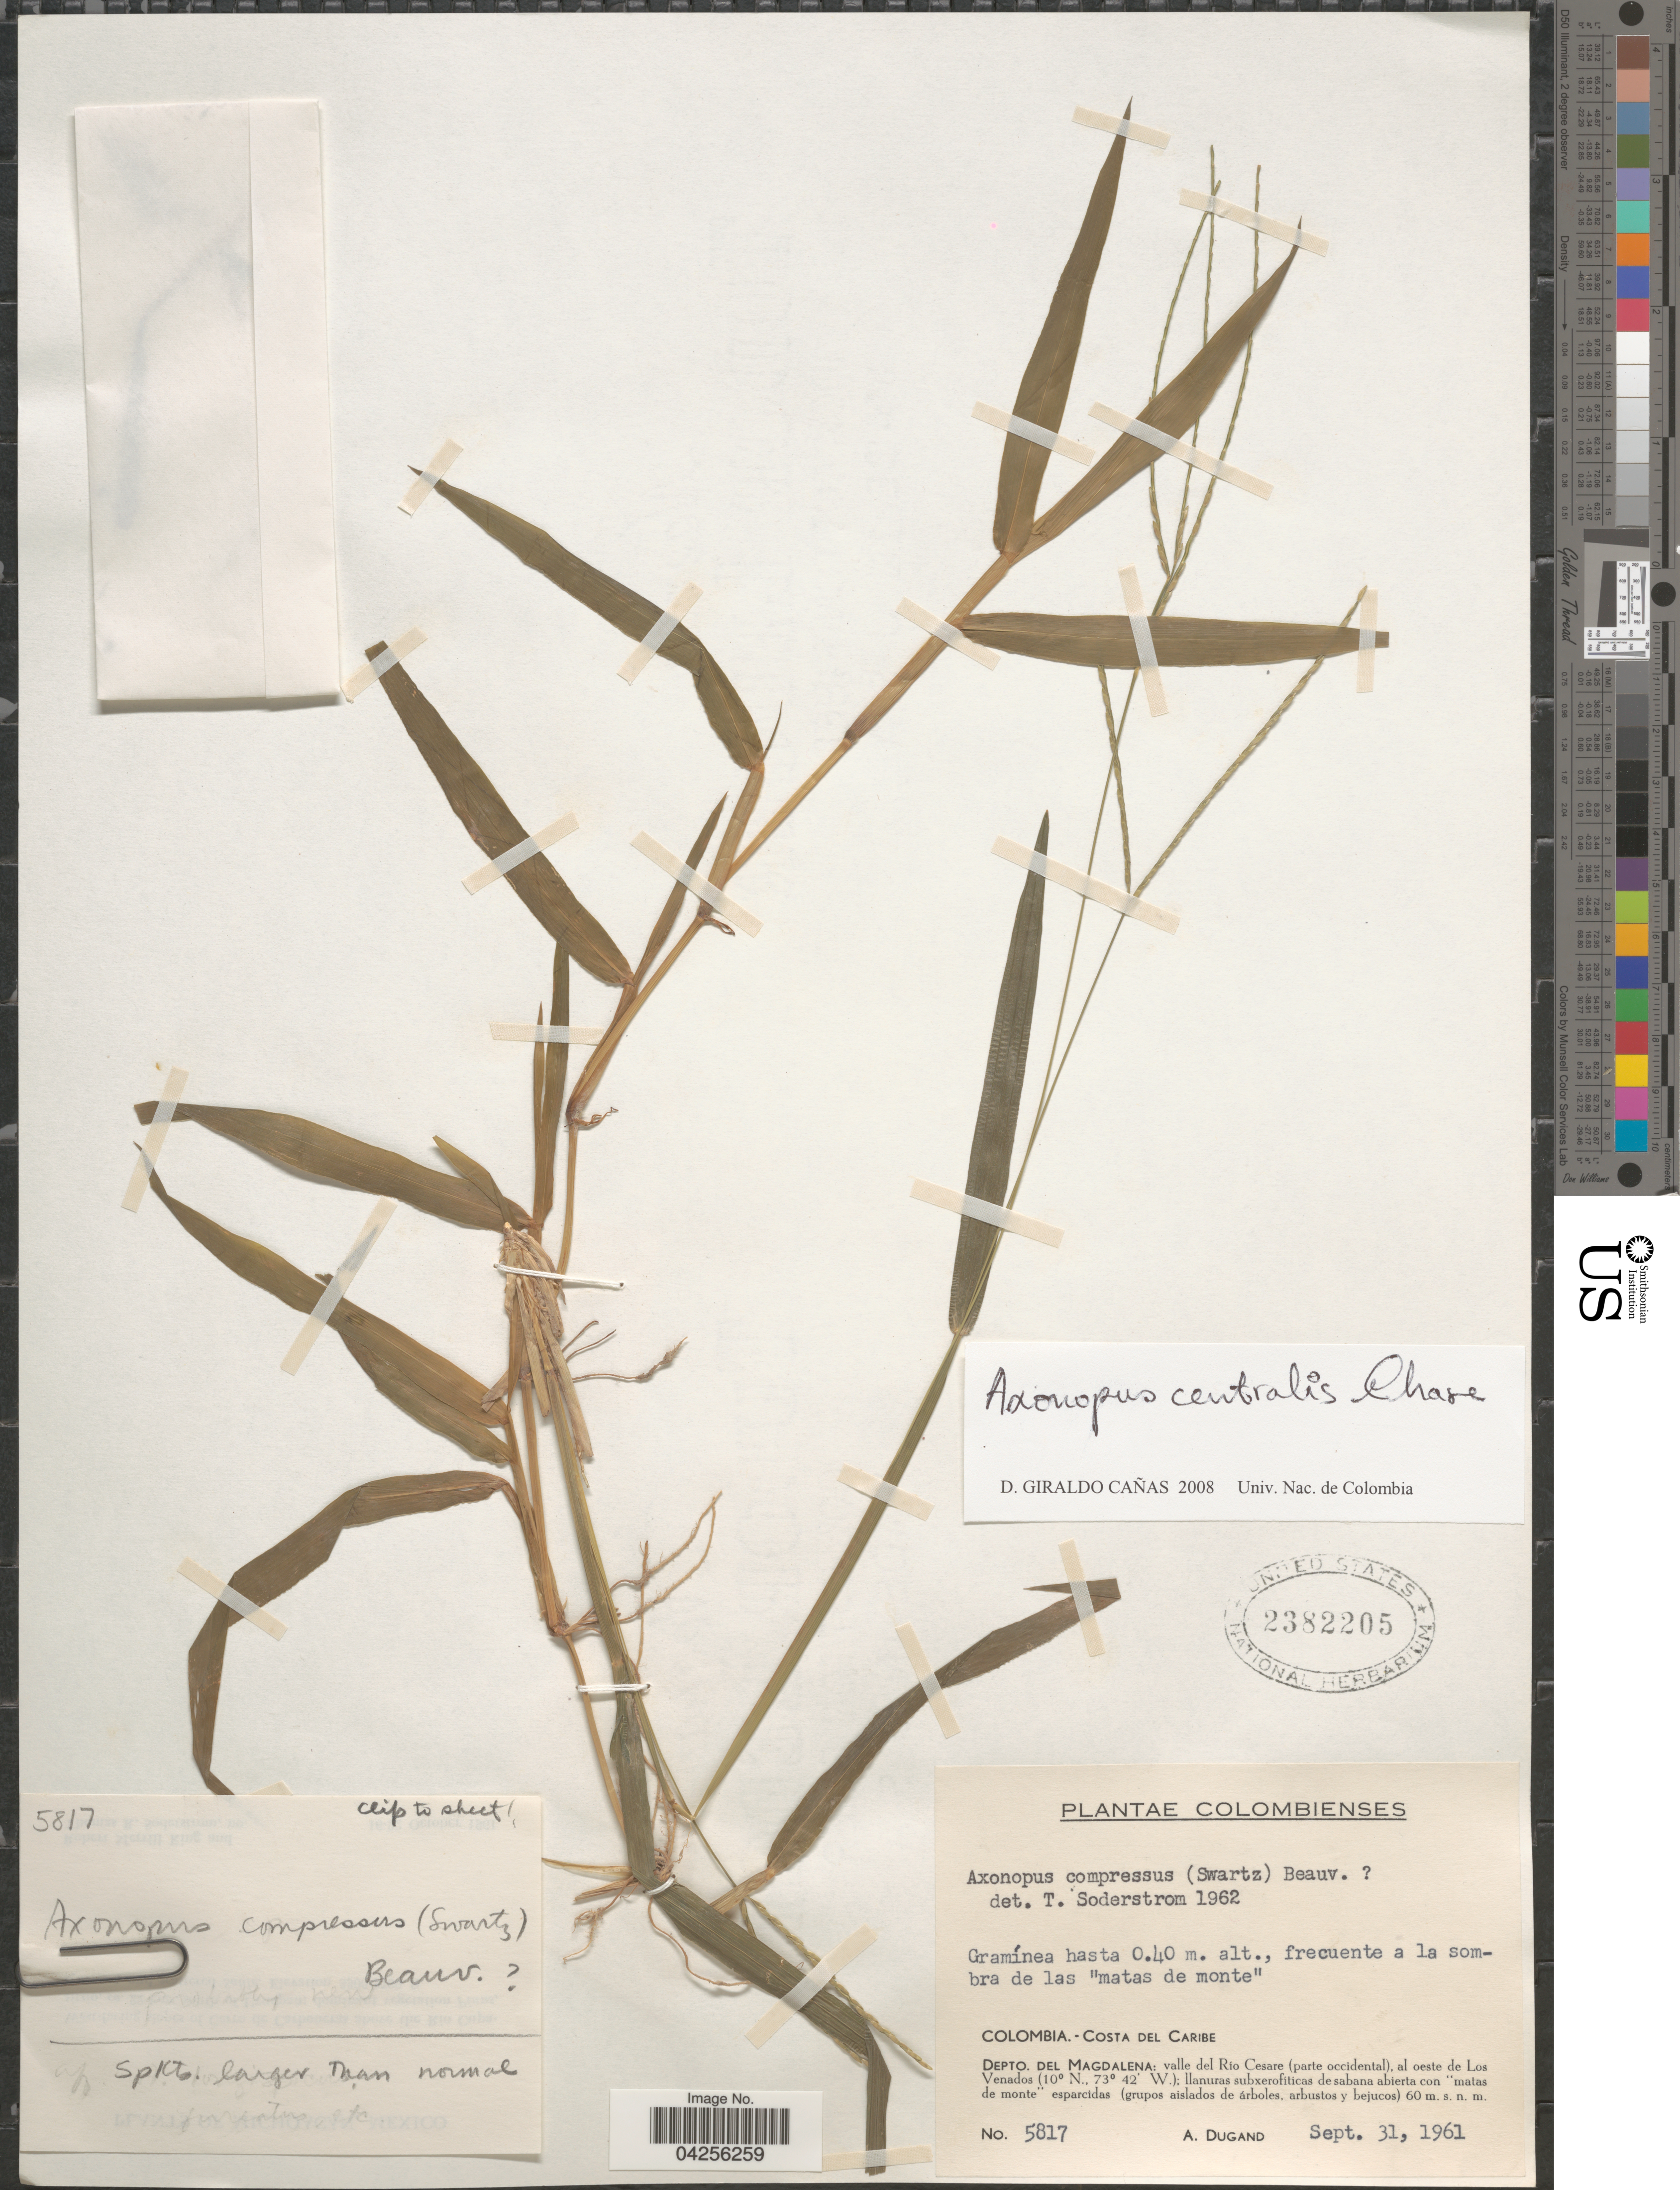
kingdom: Plantae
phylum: Tracheophyta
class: Liliopsida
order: Poales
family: Poaceae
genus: Axonopus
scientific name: Axonopus centralis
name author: Chase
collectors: A. Dugand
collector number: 5817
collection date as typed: Sept. 31, 1961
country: Colombia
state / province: Magdalena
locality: Costa del Caribe. Depto. del Magdalena: valle del Río Cesare (parte occidental), al oeste de Los Venados.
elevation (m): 60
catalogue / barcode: US 2382205